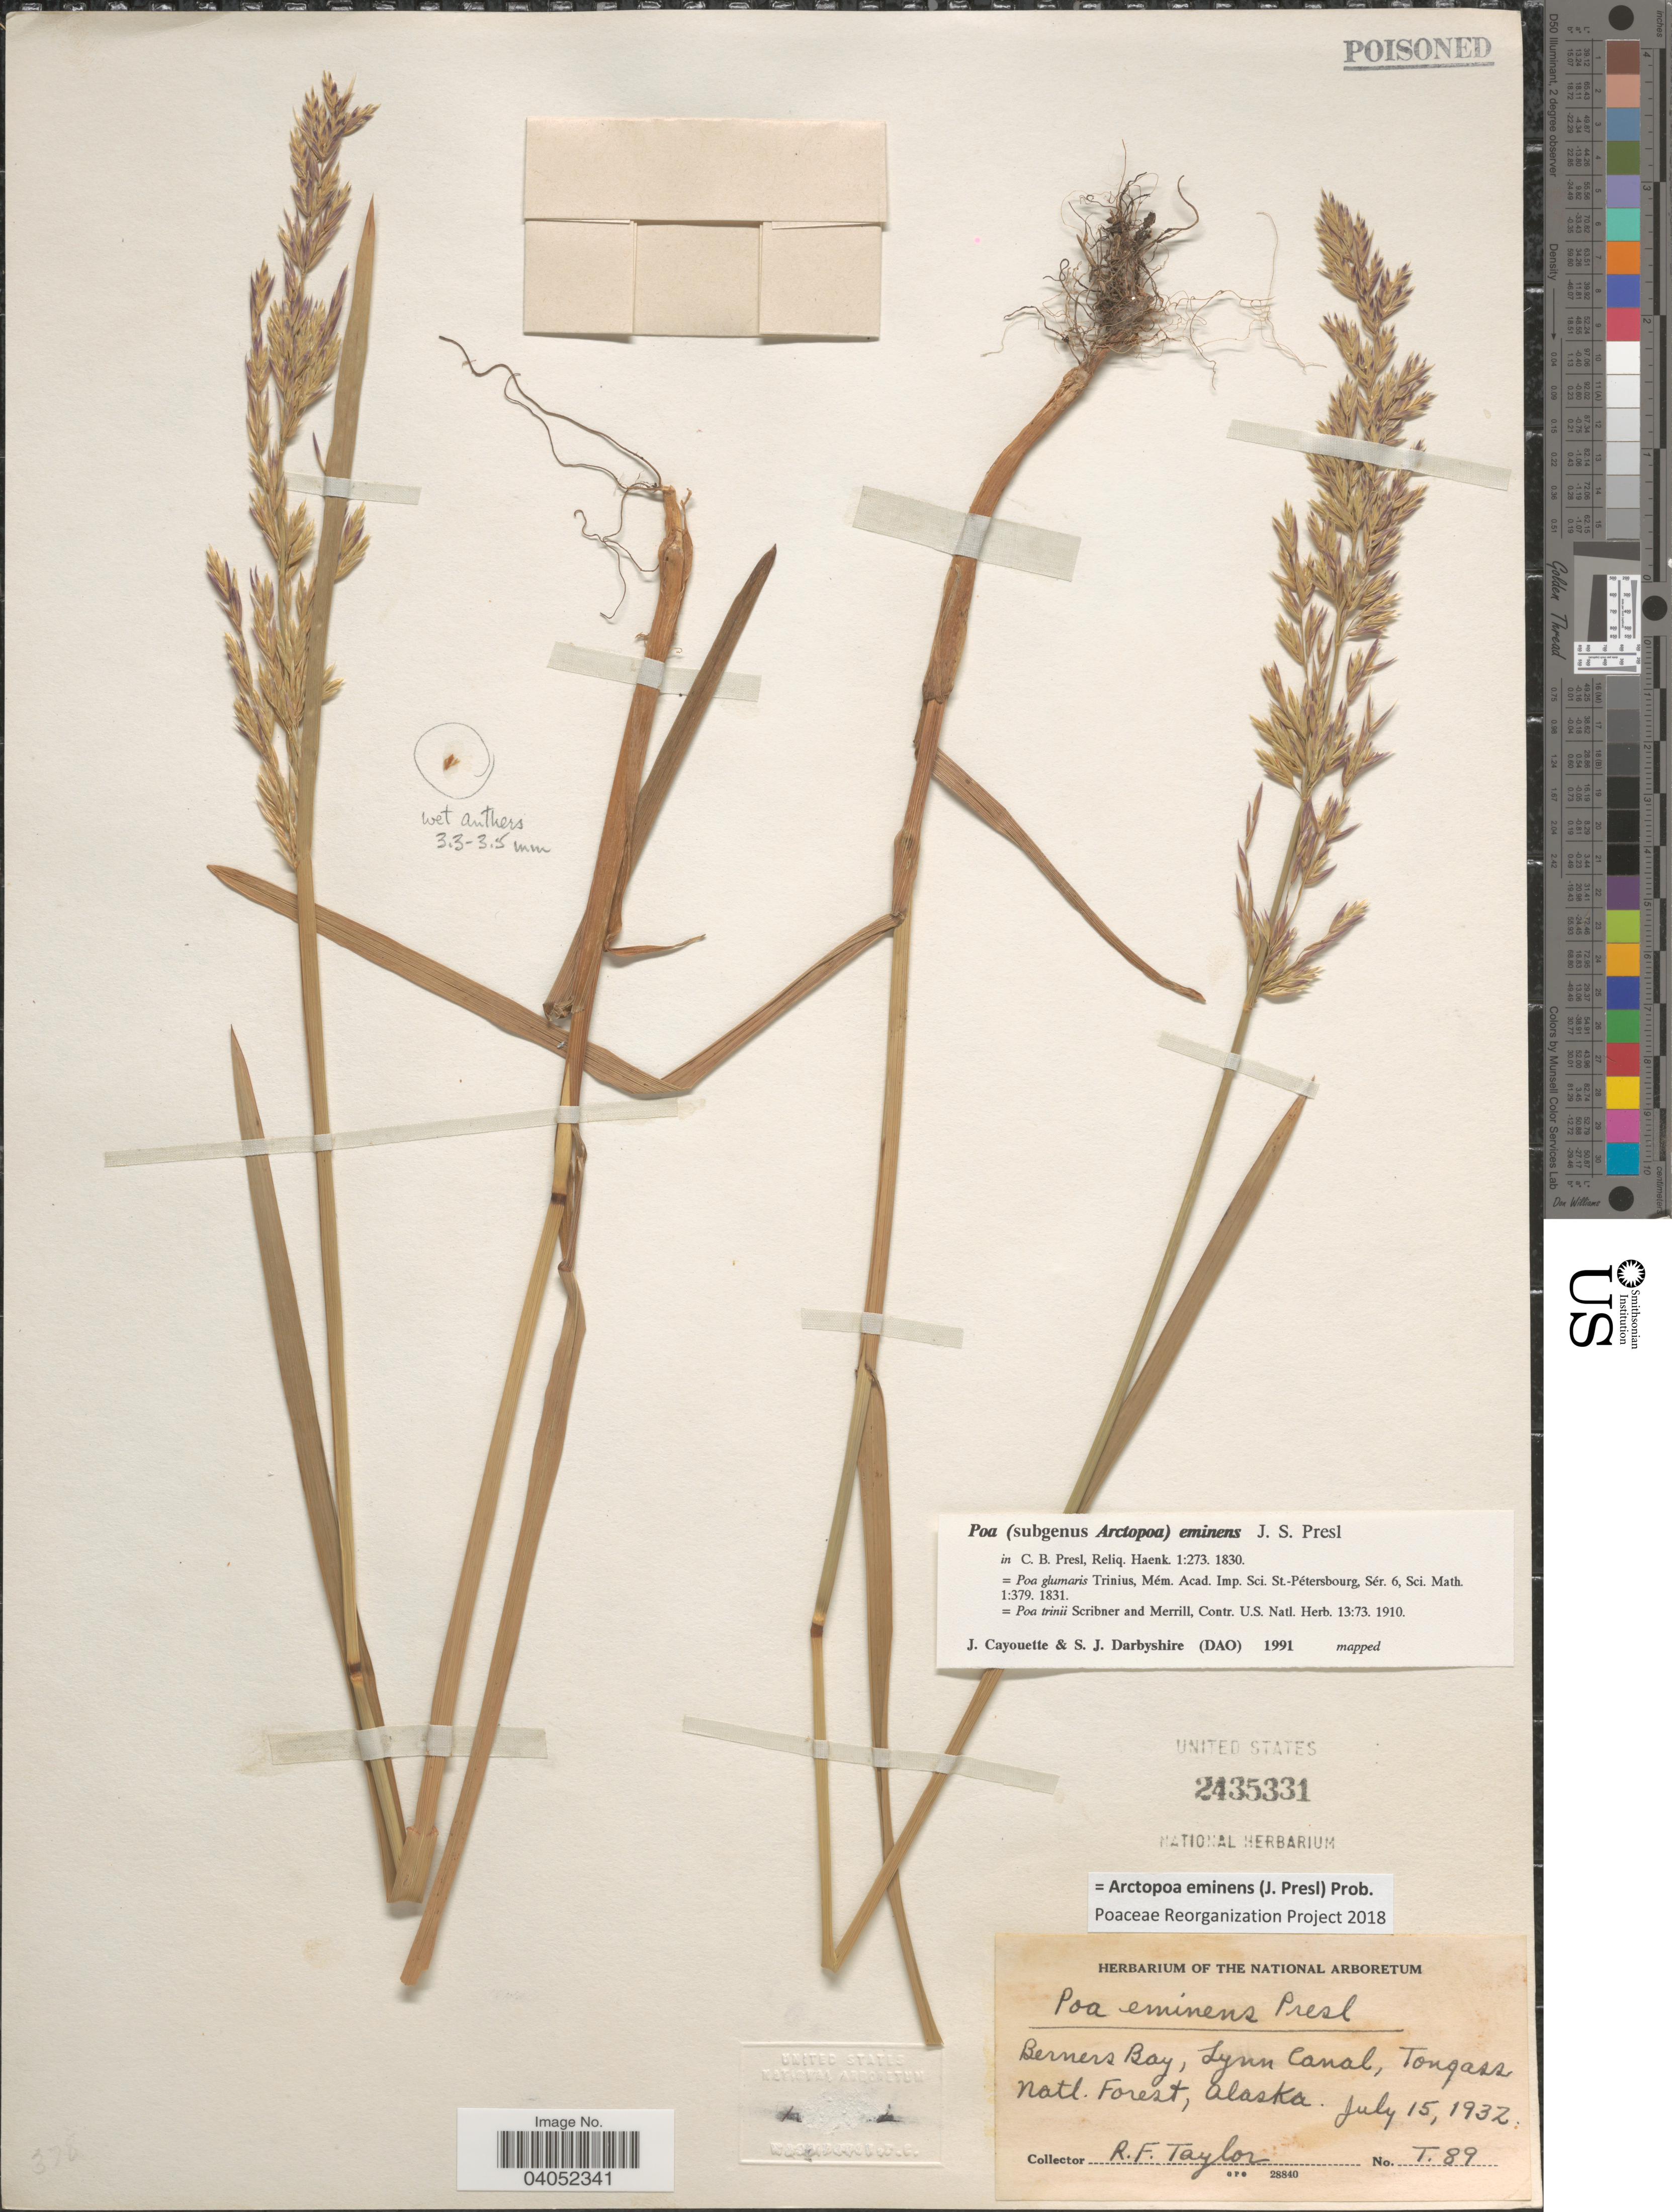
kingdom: Plantae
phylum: Tracheophyta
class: Liliopsida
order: Poales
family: Poaceae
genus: Arctopoa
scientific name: Arctopoa eminens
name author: (J. Presl) Prob.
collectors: R. Taylor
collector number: T89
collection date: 1932-07-15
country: United States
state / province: Alaska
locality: Berners Bay, Lynn Canal, Tongass Natl. Forest.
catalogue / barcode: US 2435331